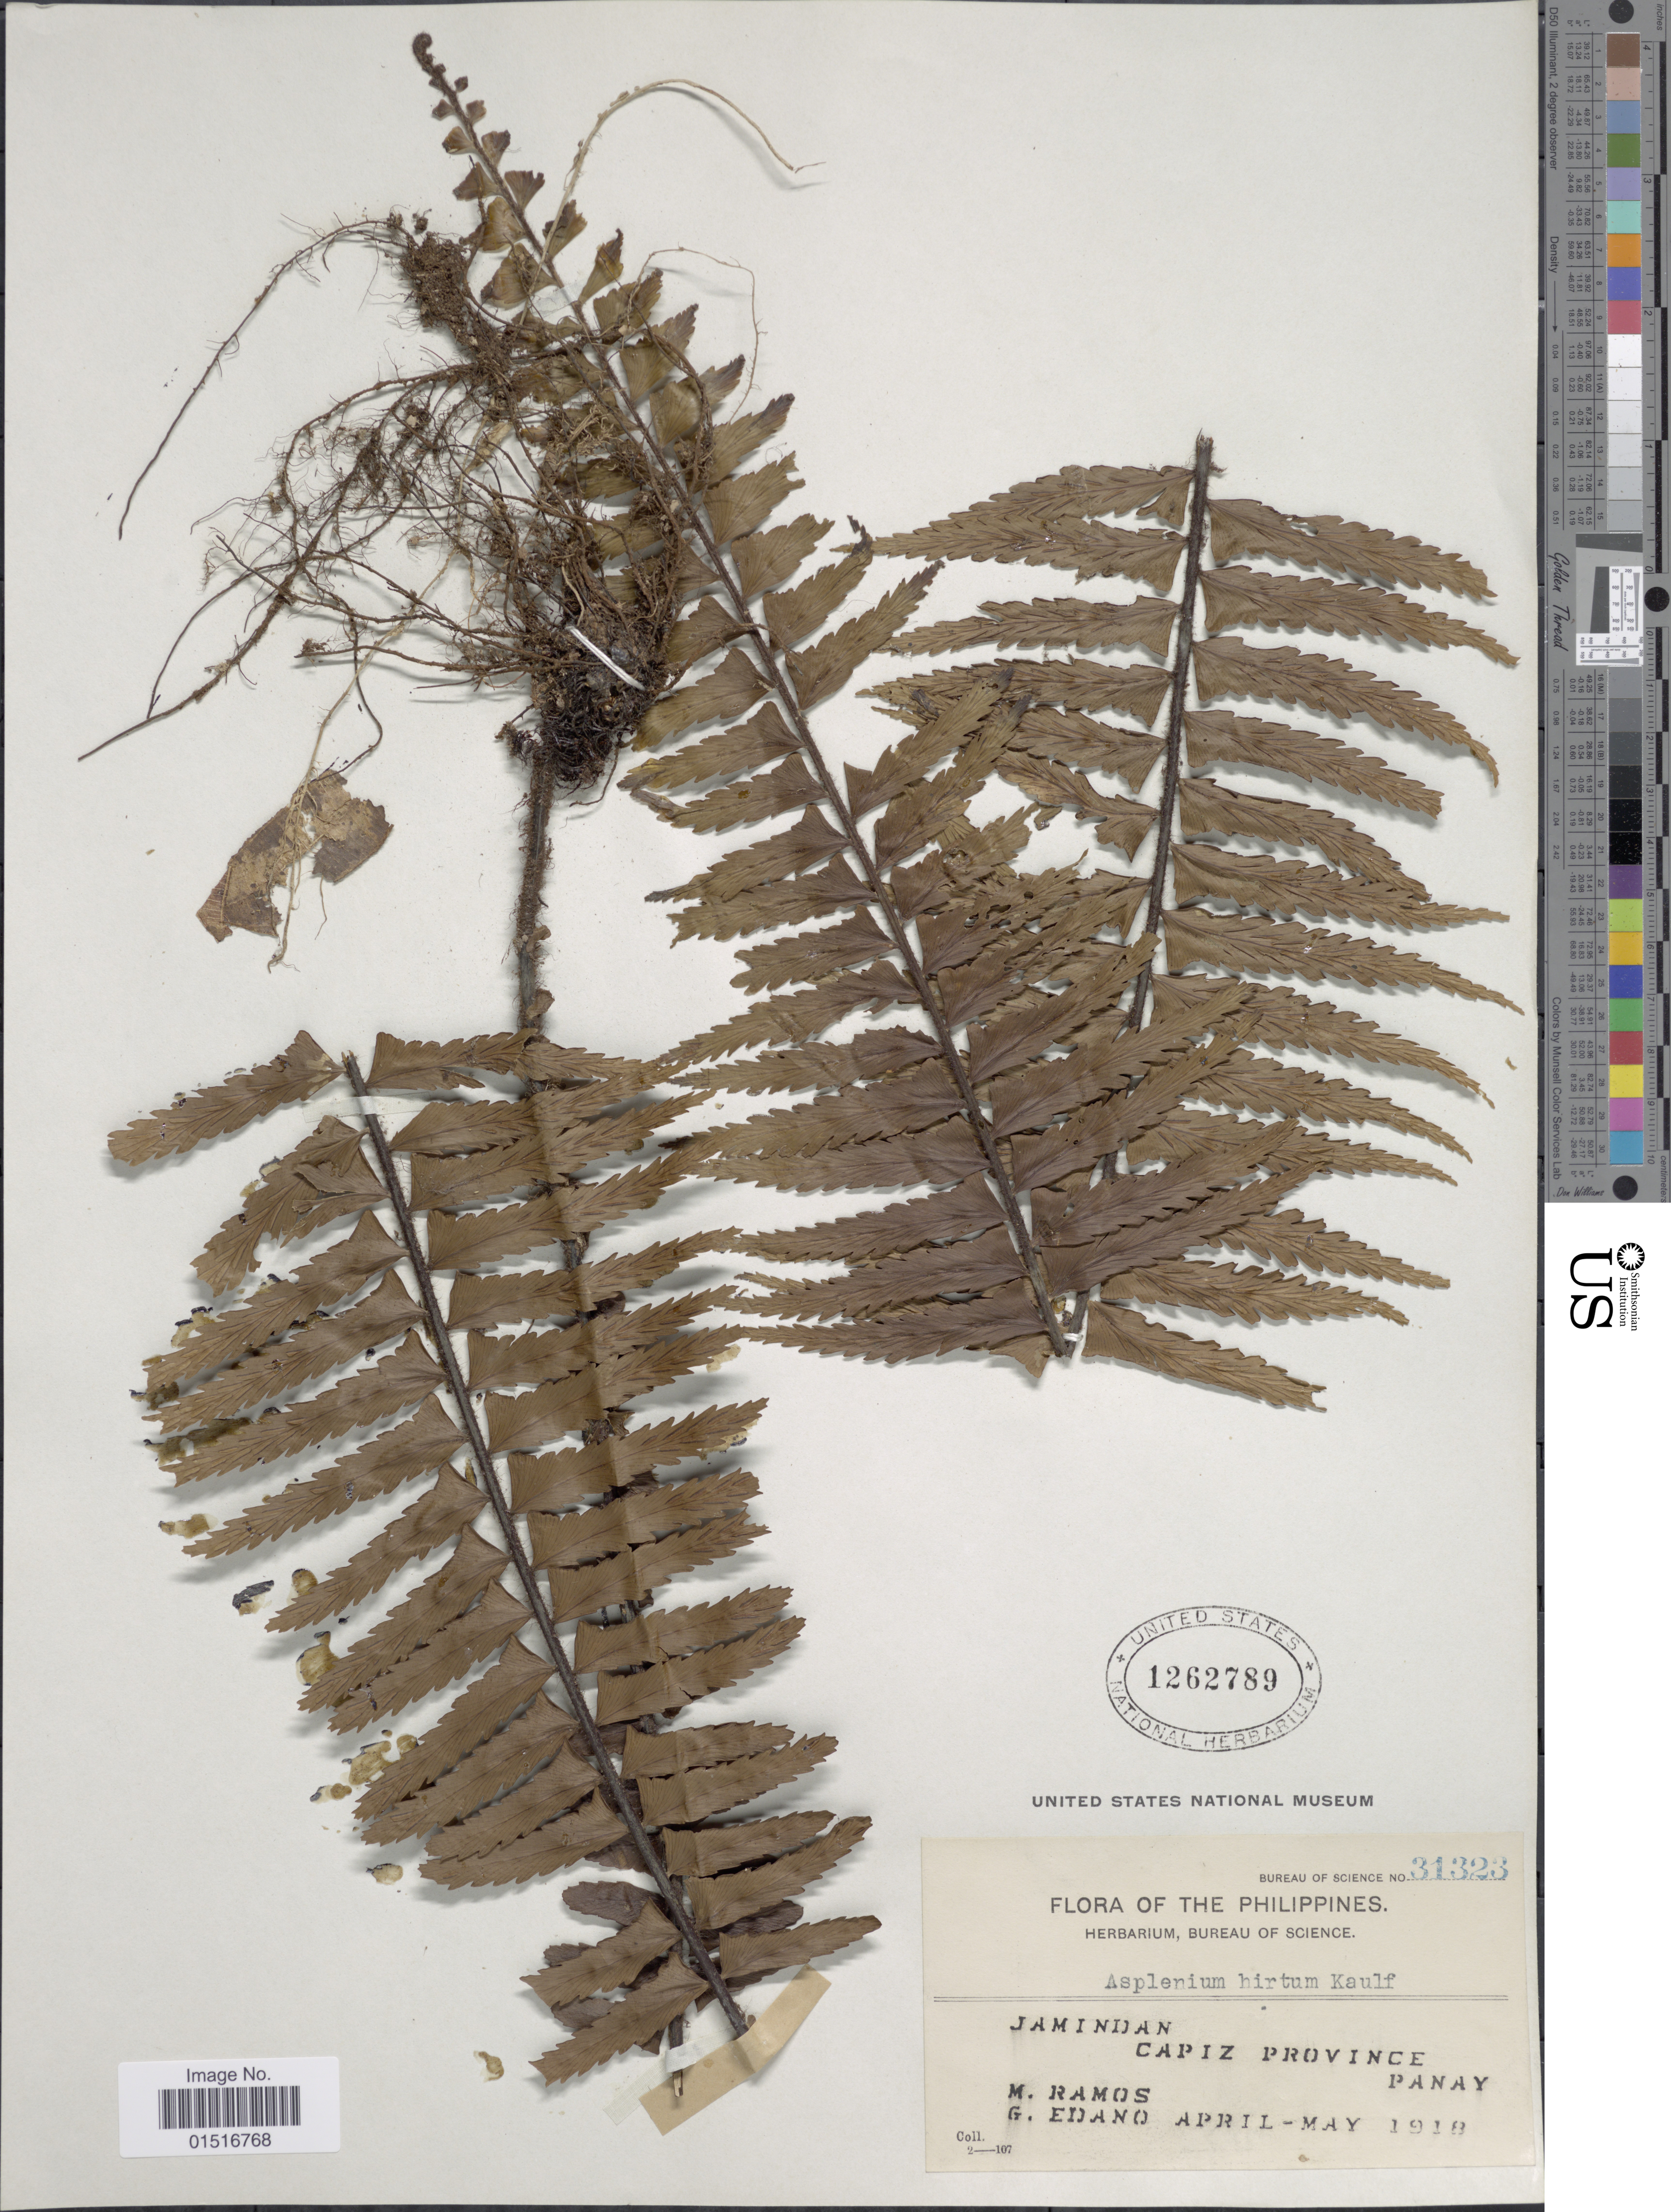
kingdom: Plantae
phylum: Tracheophyta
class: Polypodiopsida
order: Polypodiales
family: Aspleniaceae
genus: Asplenium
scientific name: Asplenium pellucidum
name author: Lam.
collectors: M. Ramos & G. Edaño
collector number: Bureau of Science 31323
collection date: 1918-04/1918-05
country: Philippines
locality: Jamindan, Capiz Province. Panay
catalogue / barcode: US 1262789